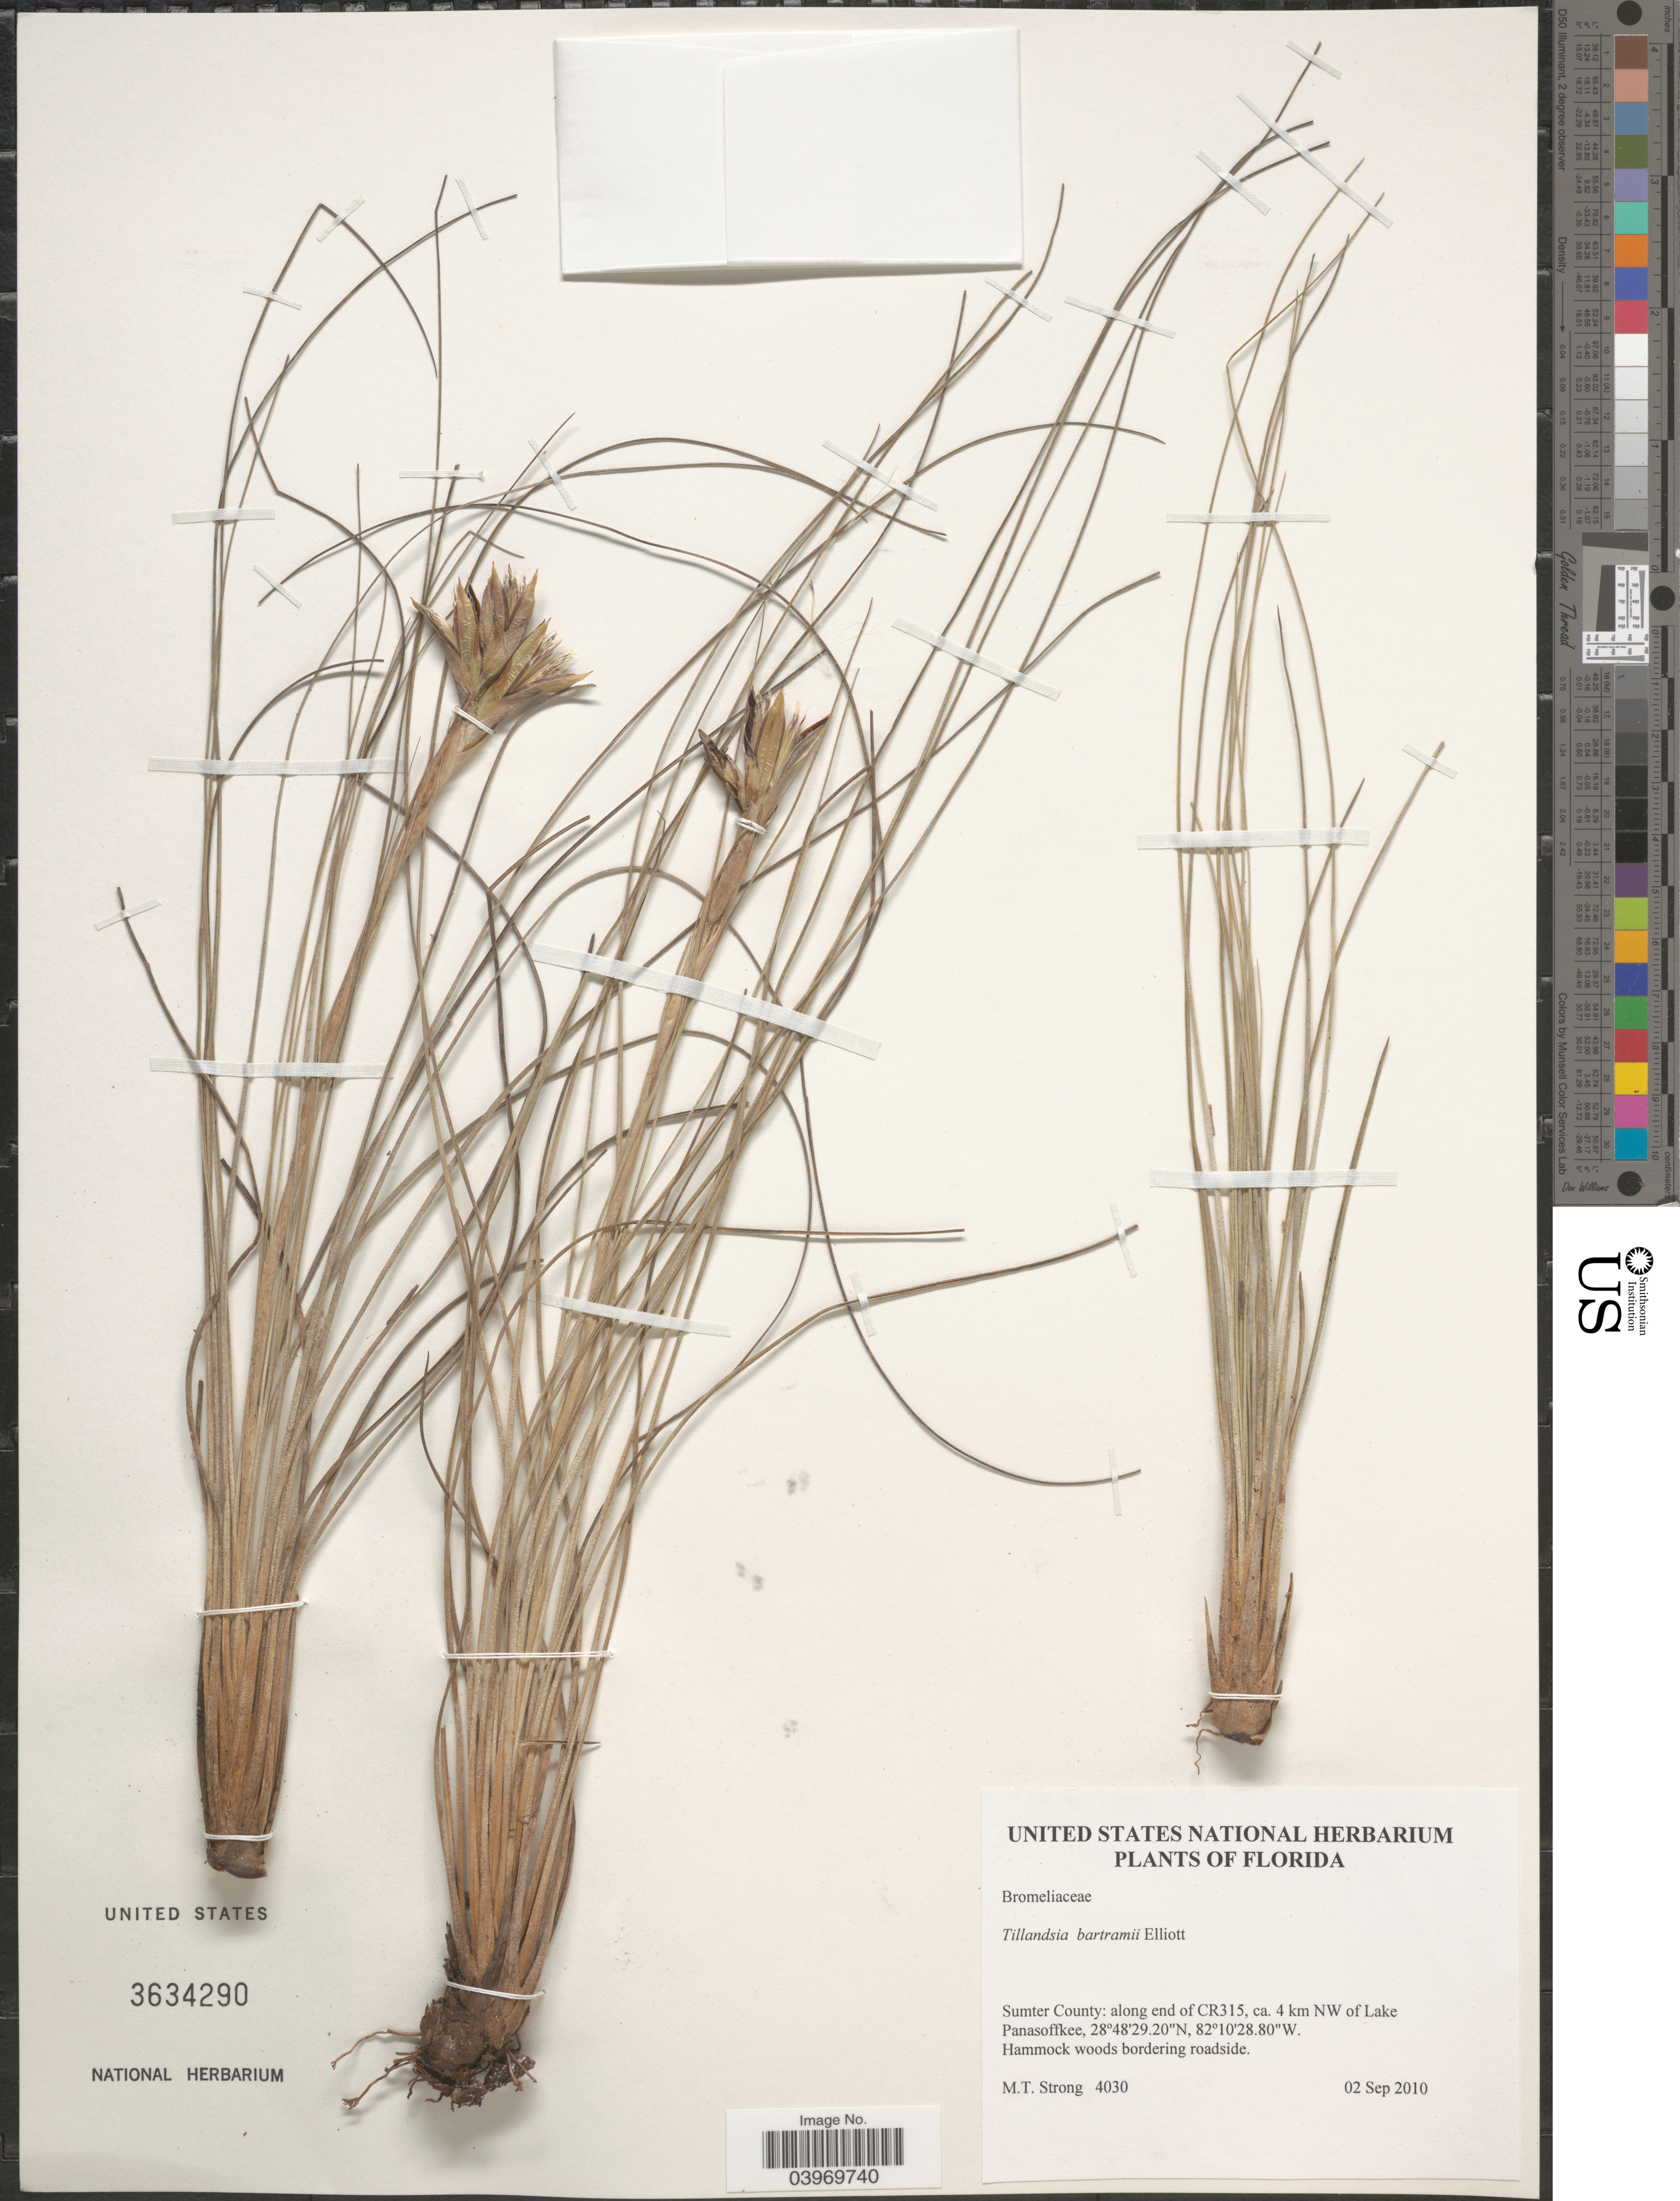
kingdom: Plantae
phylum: Tracheophyta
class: Liliopsida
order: Poales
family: Bromeliaceae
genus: Tillandsia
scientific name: Tillandsia bartramii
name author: Elliott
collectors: M. T. Strong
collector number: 4030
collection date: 2010-09-02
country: United States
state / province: Florida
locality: Sumter County: along end of CR315, ca. 4 km NW of Lake Panasoffkee.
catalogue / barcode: US 3634290